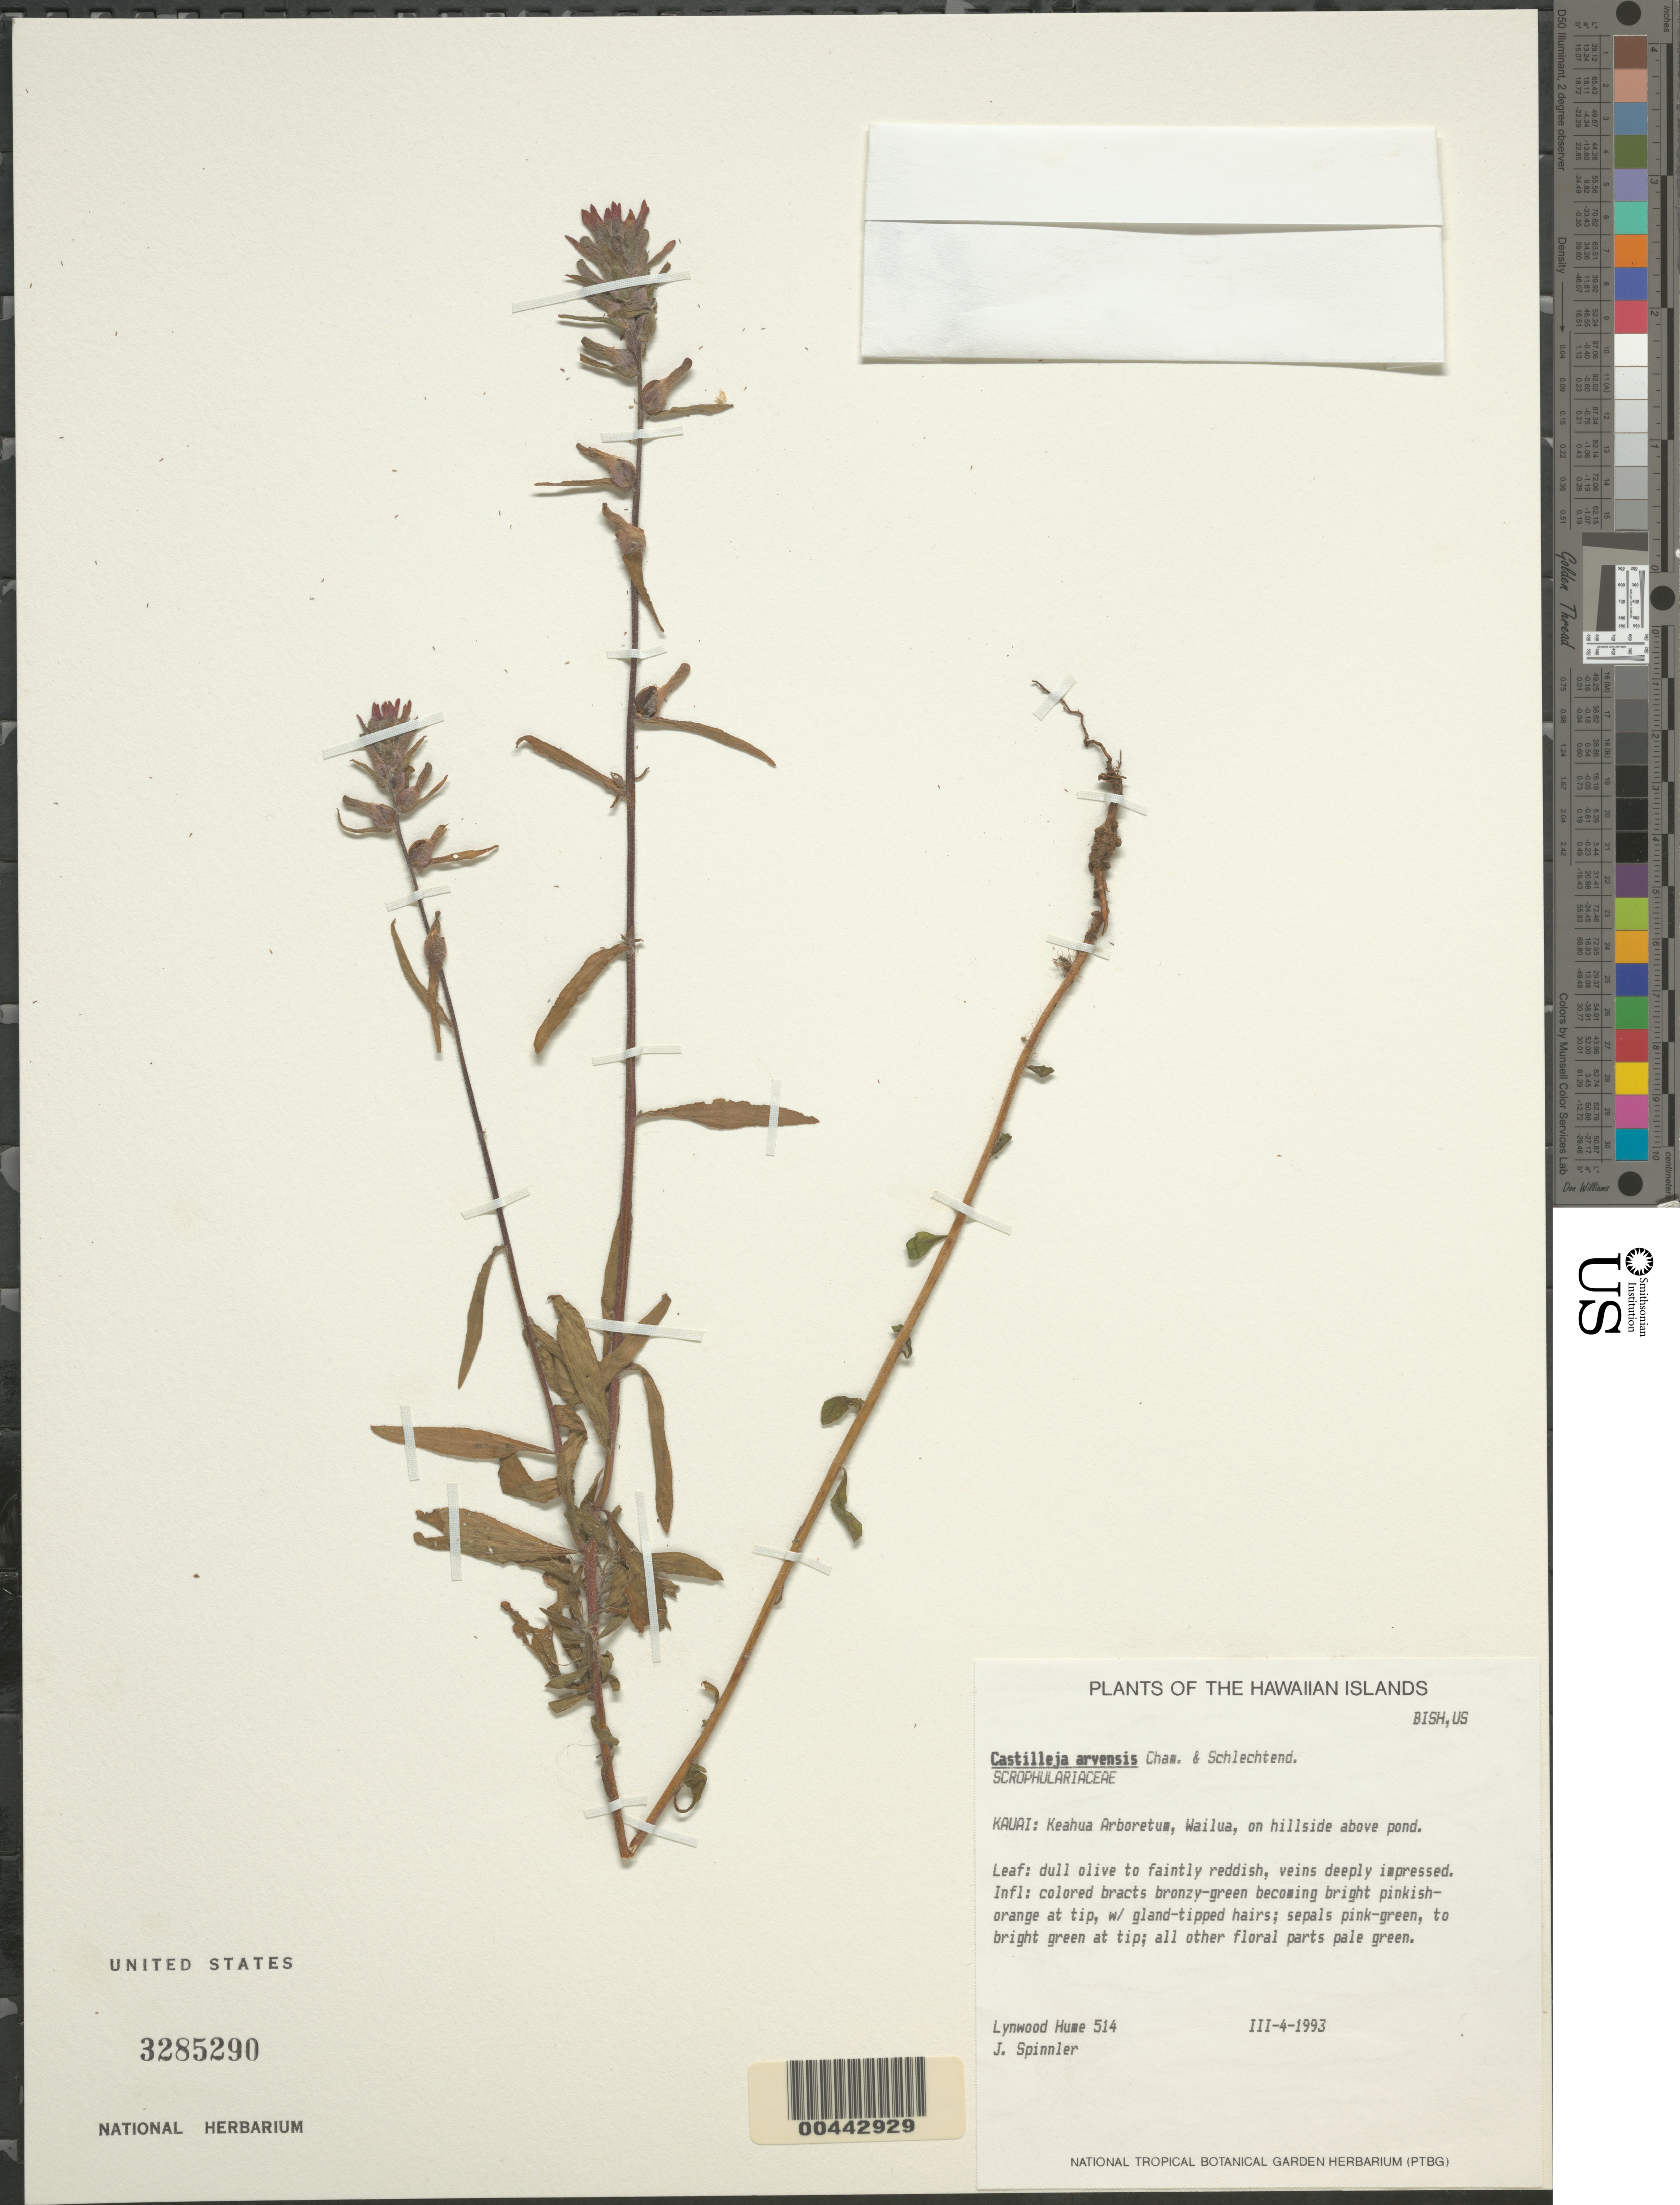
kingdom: Plantae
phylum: Tracheophyta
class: Magnoliopsida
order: Lamiales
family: Orobanchaceae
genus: Castilleja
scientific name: Castilleja arvensis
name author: Schltdl. & Cham.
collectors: L. Hume & J. Spinnler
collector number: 514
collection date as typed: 4 Mar 1993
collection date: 1993-03-04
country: United States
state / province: Hawaii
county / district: Kauai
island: Kaua'i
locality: Keahua Arboretum, Wailua, on hillside above pond.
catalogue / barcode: US 3285290